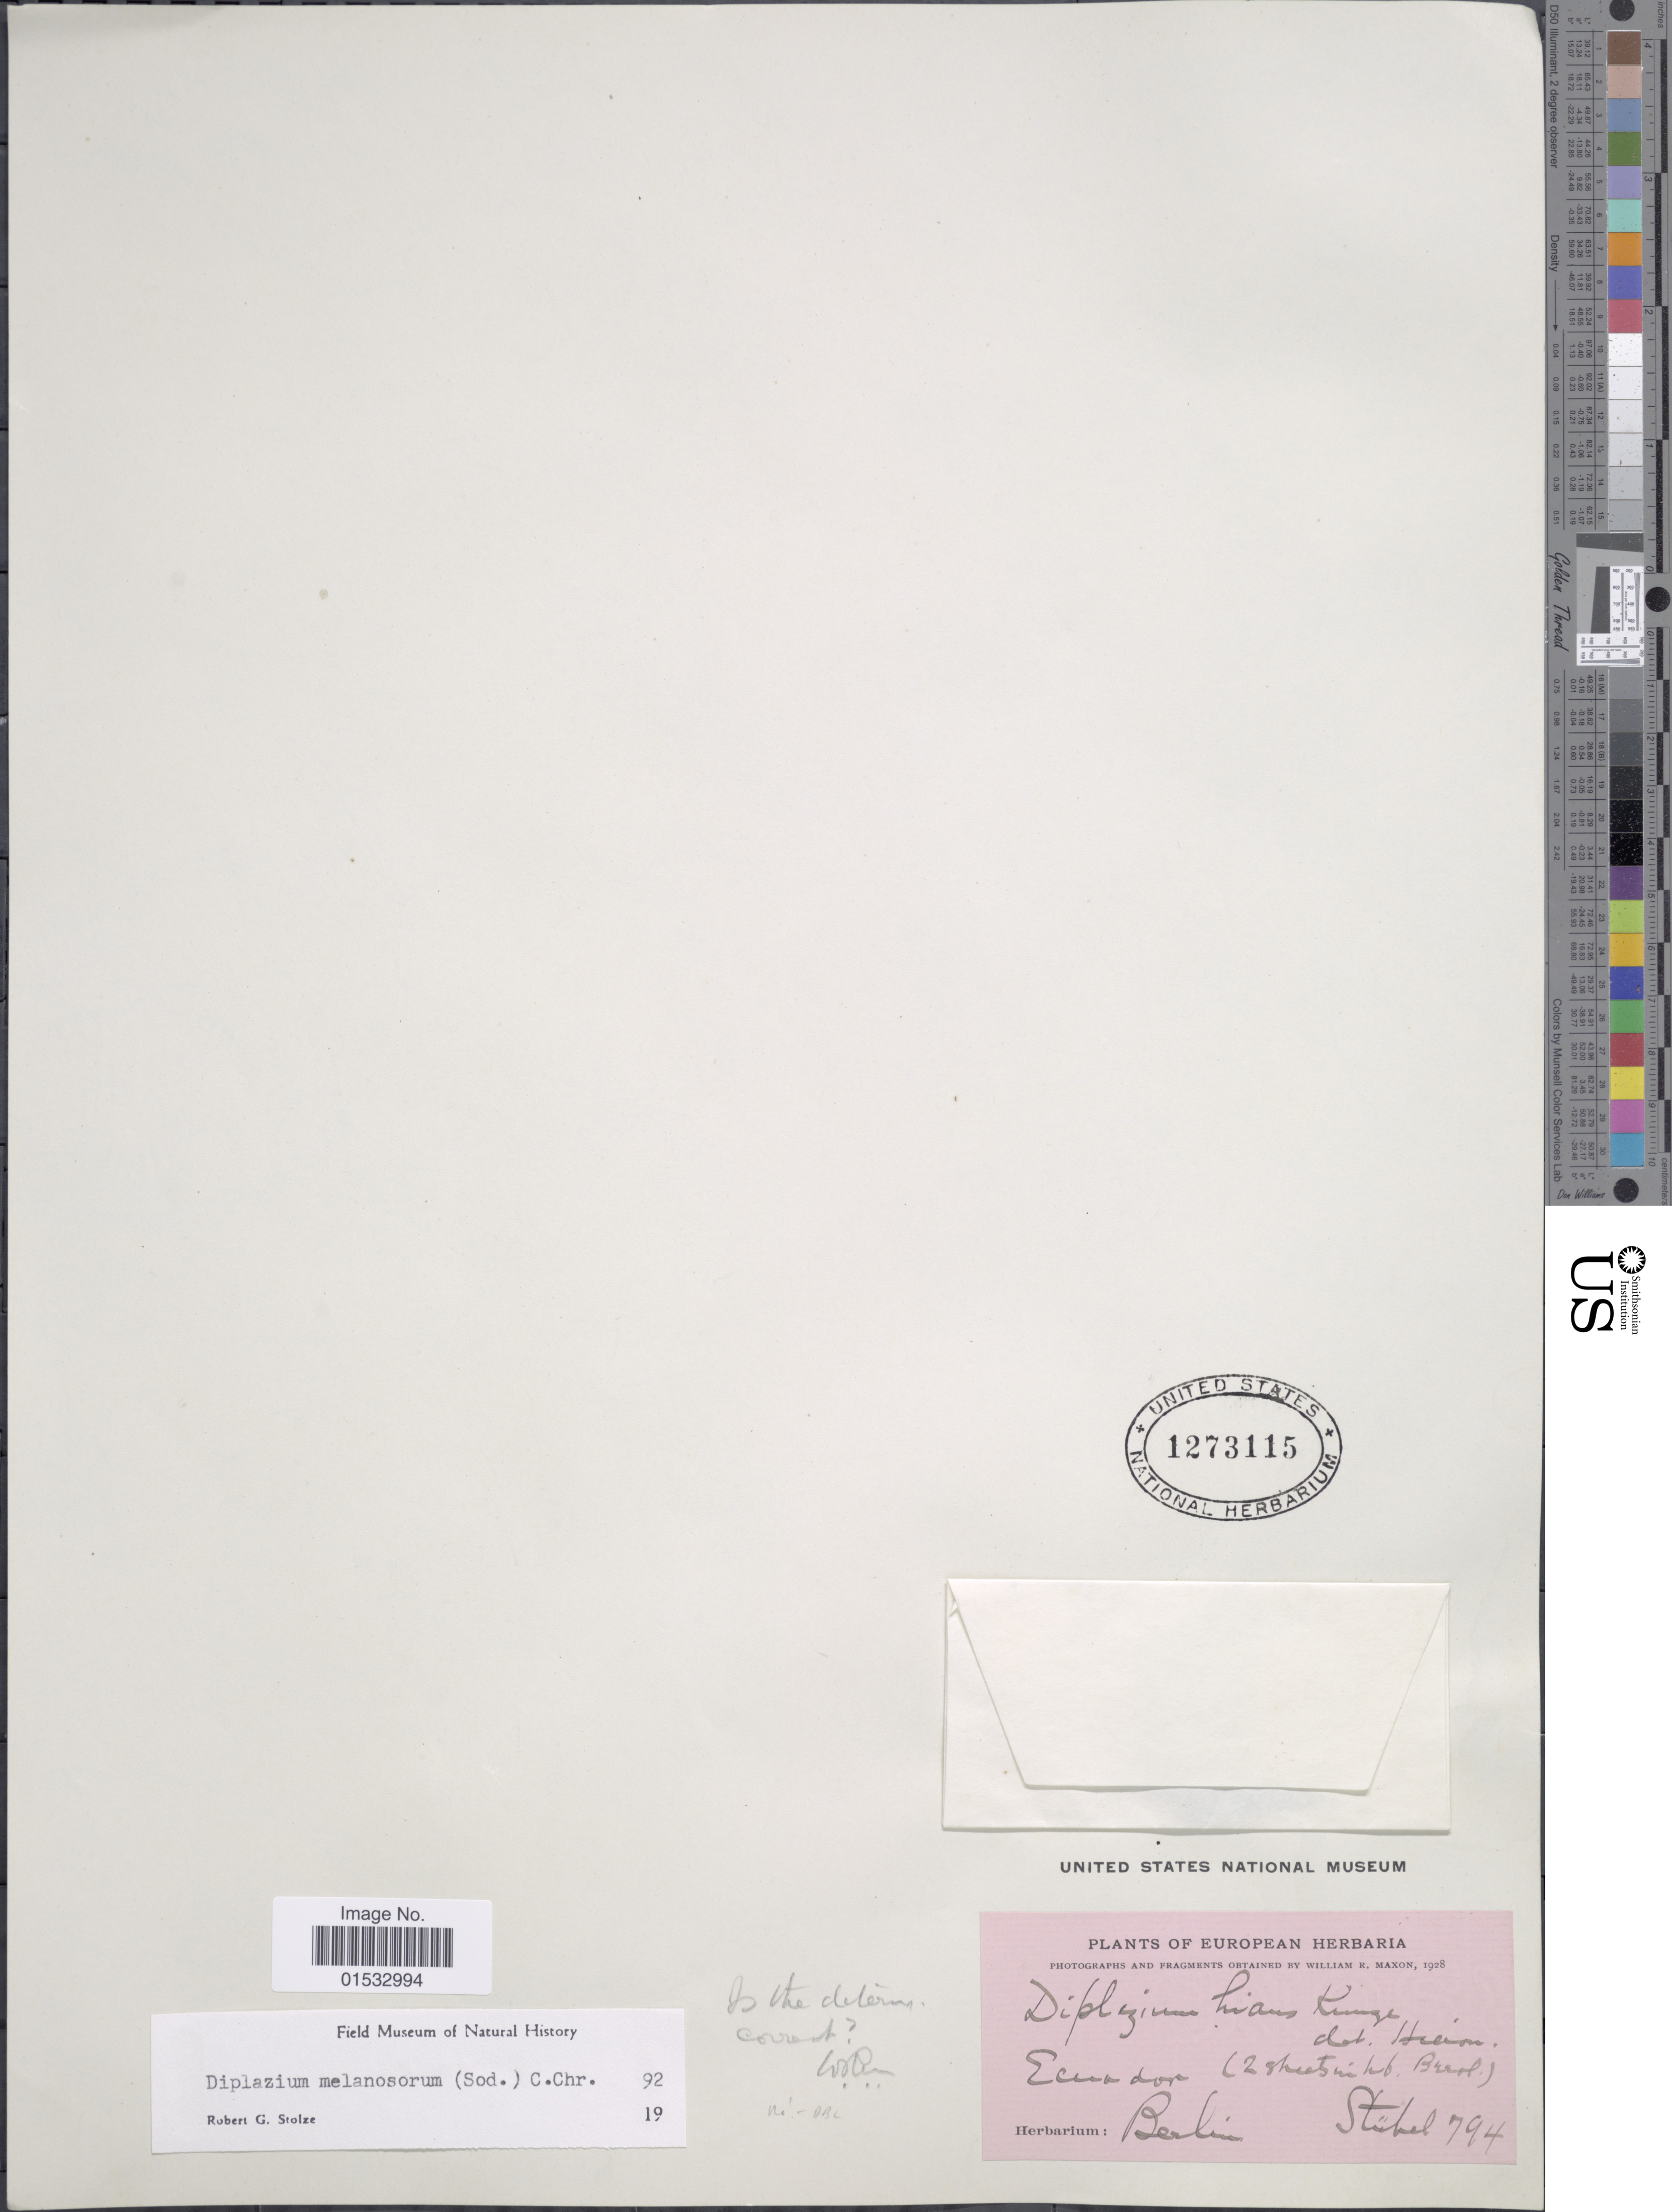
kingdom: Plantae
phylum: Tracheophyta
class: Polypodiopsida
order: Polypodiales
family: Athyriaceae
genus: Diplazium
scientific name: Diplazium melanosorum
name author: (Sodiro) C. Chr.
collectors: -. Stubel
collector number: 794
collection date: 1928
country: Ecuador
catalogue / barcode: US 1273115